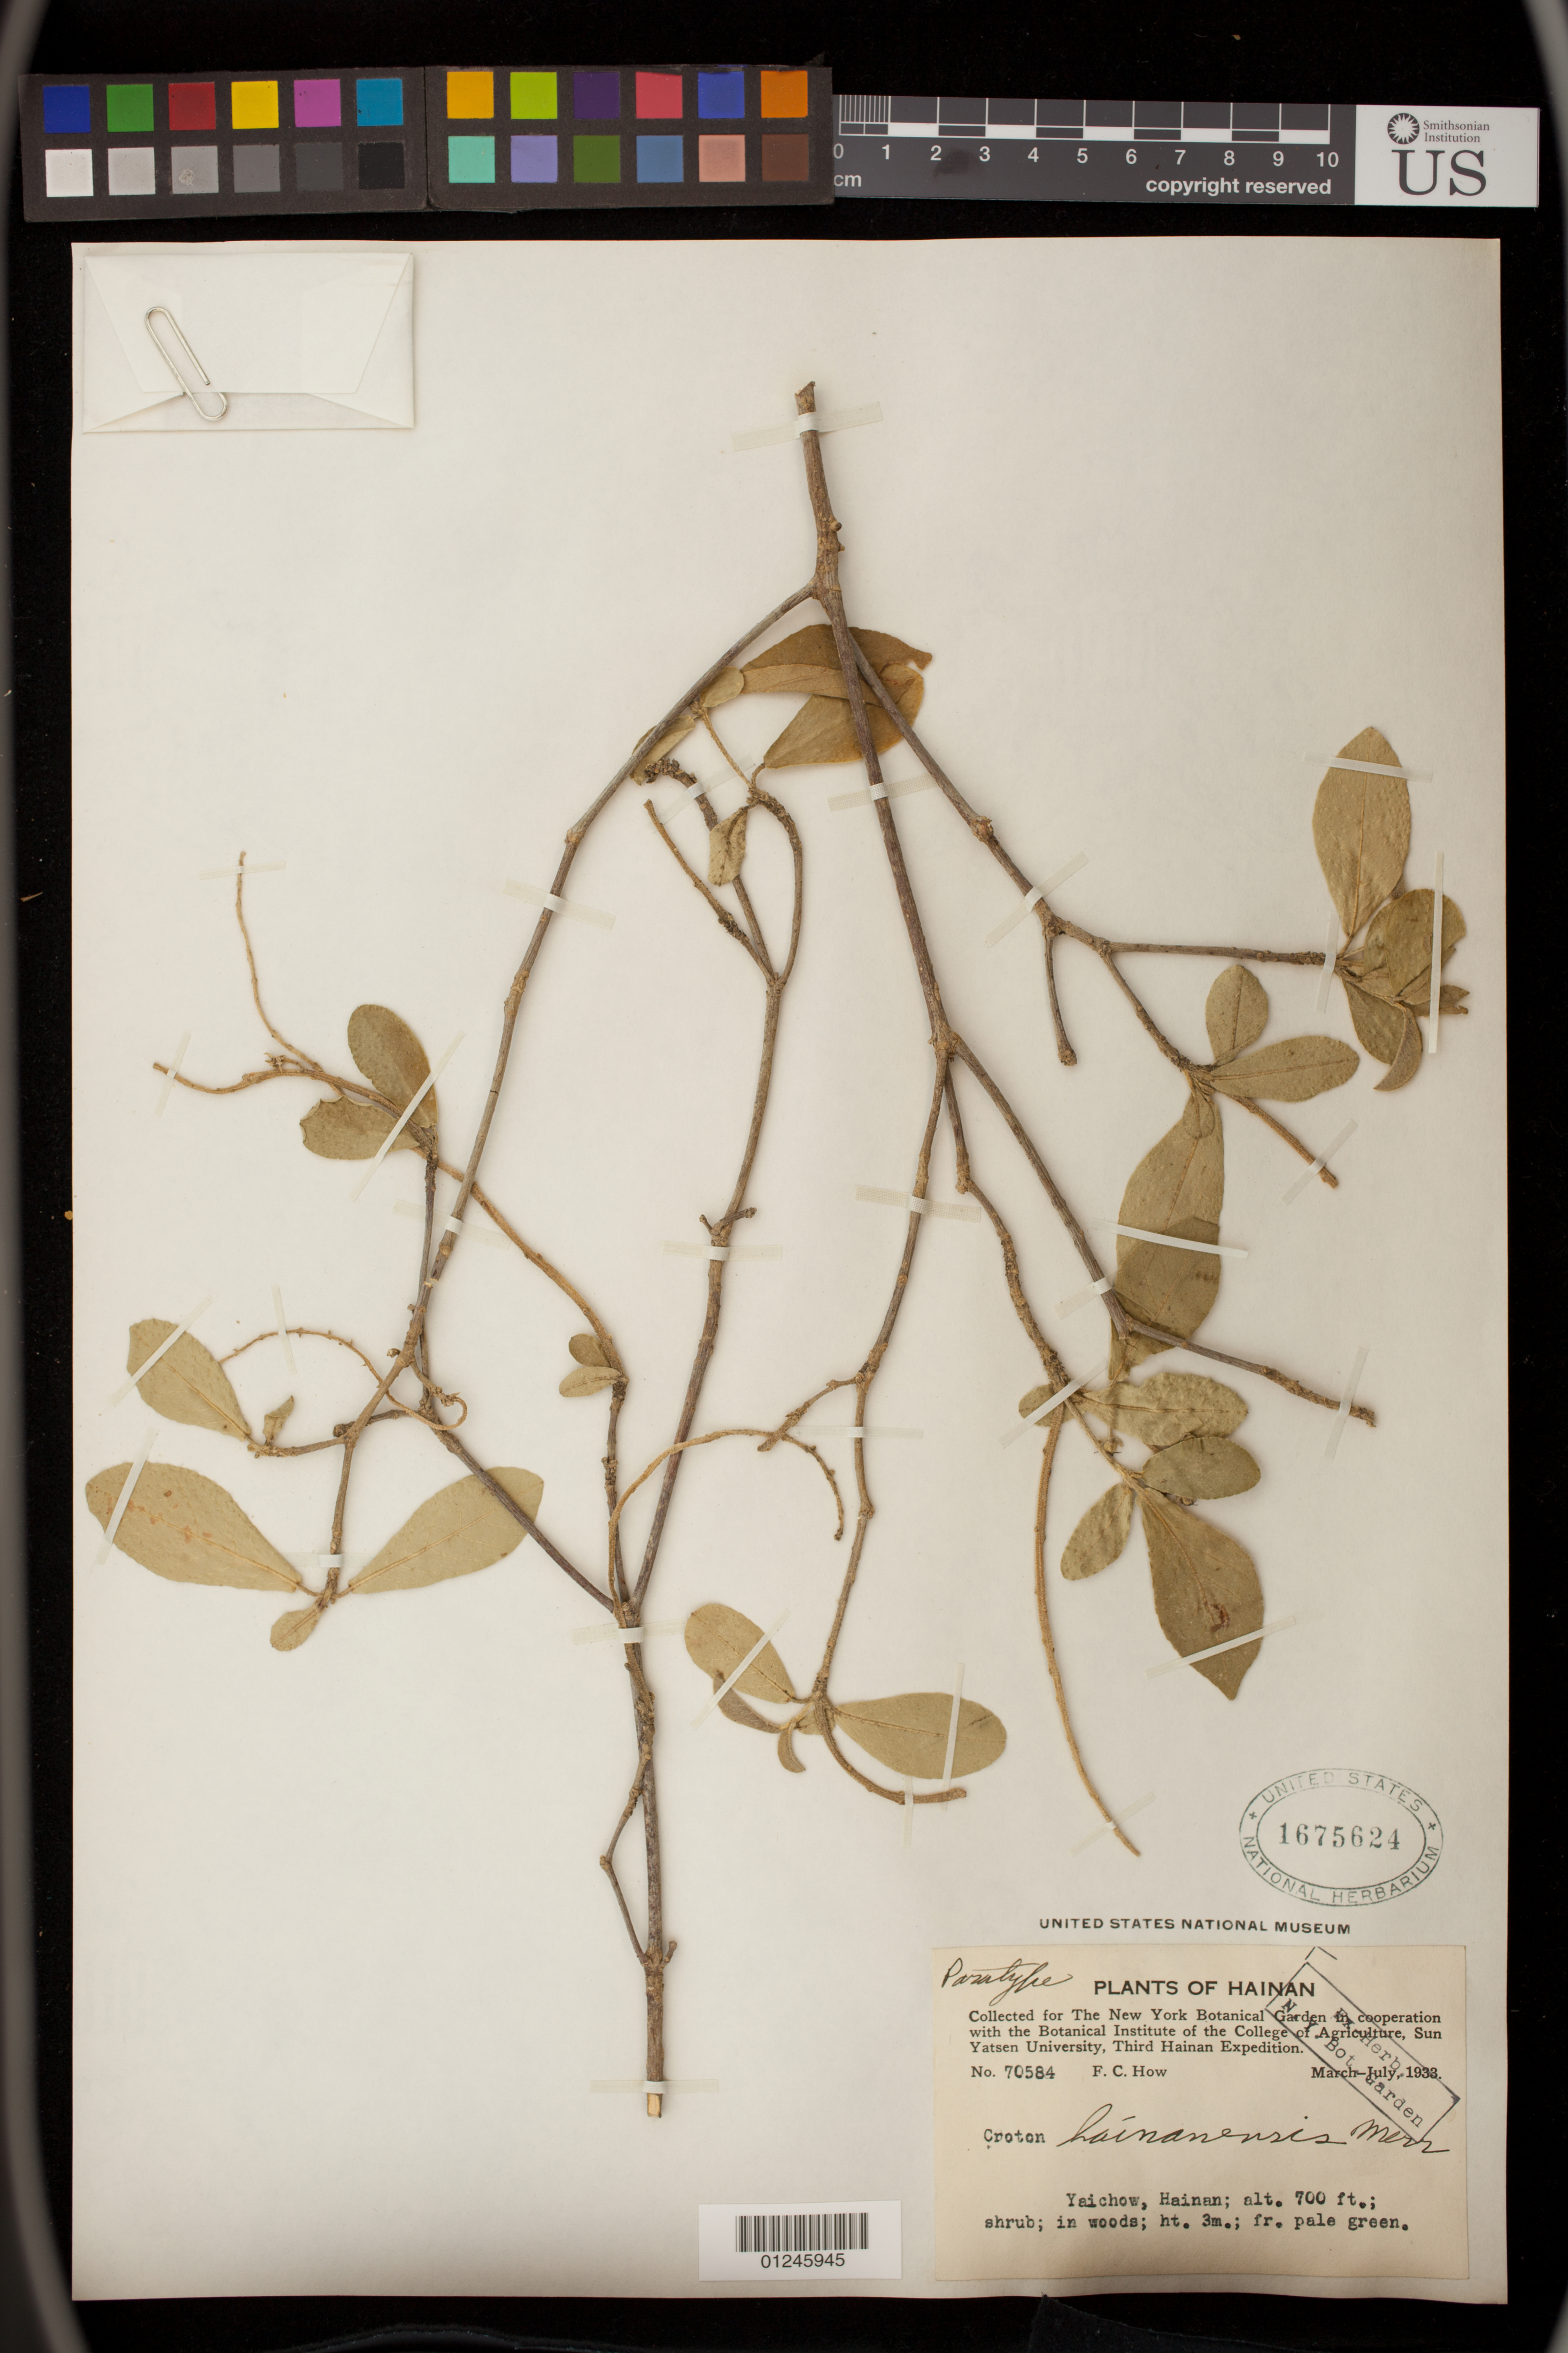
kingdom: Plantae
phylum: Tracheophyta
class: Magnoliopsida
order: Malpighiales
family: Euphorbiaceae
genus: Croton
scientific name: Croton hainanensis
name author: Merr. & F.P. Metcalf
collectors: F. C. How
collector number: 70584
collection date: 1933-03/1933-07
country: China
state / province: Hainan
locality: Yaichow, in woods.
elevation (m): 213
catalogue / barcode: US 1675624